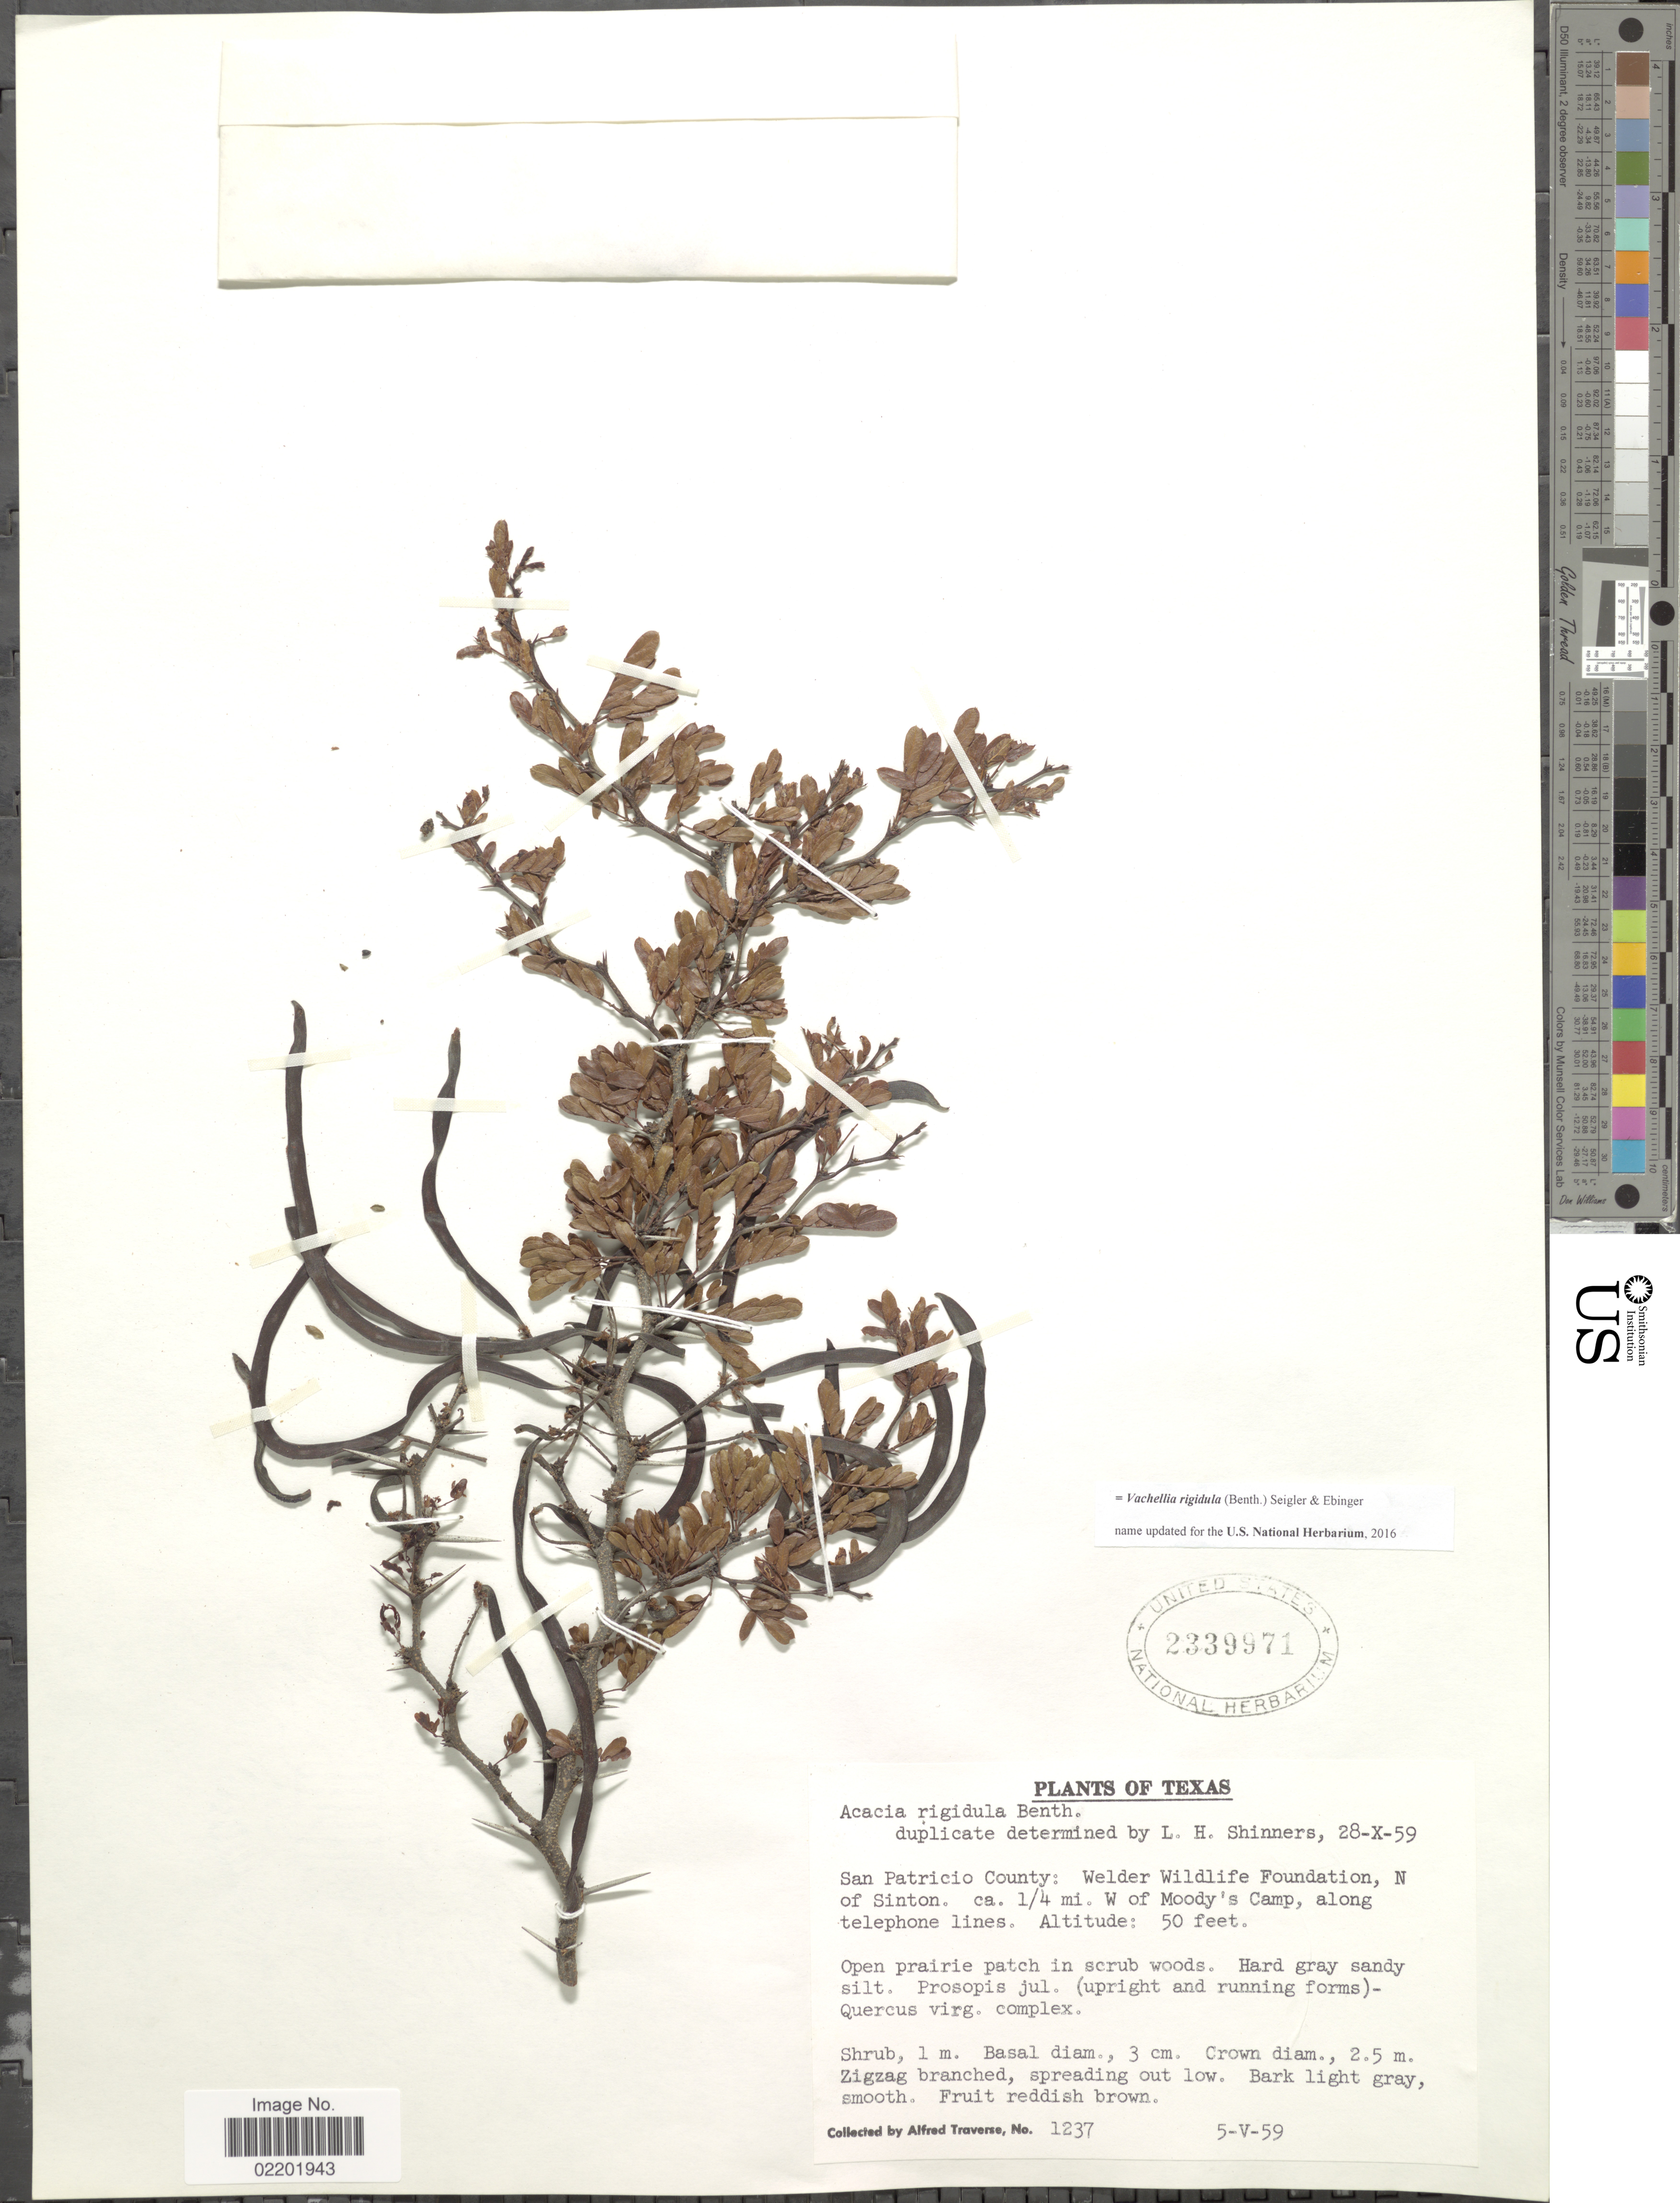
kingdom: Plantae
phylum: Tracheophyta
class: Magnoliopsida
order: Fabales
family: Fabaceae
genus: Vachellia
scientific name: Vachellia rigidula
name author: (Benth.) Seigler & Ebinger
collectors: A. Traverse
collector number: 1237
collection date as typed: Transcribed d/m/y: 5/5/59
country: United States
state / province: Texas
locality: San Patricio County, Welder Wildlife Foundation, N of Sinton, ca 1/4 mi W of Moody's Camp, along telephone lines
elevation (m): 15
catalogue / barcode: US 2339971